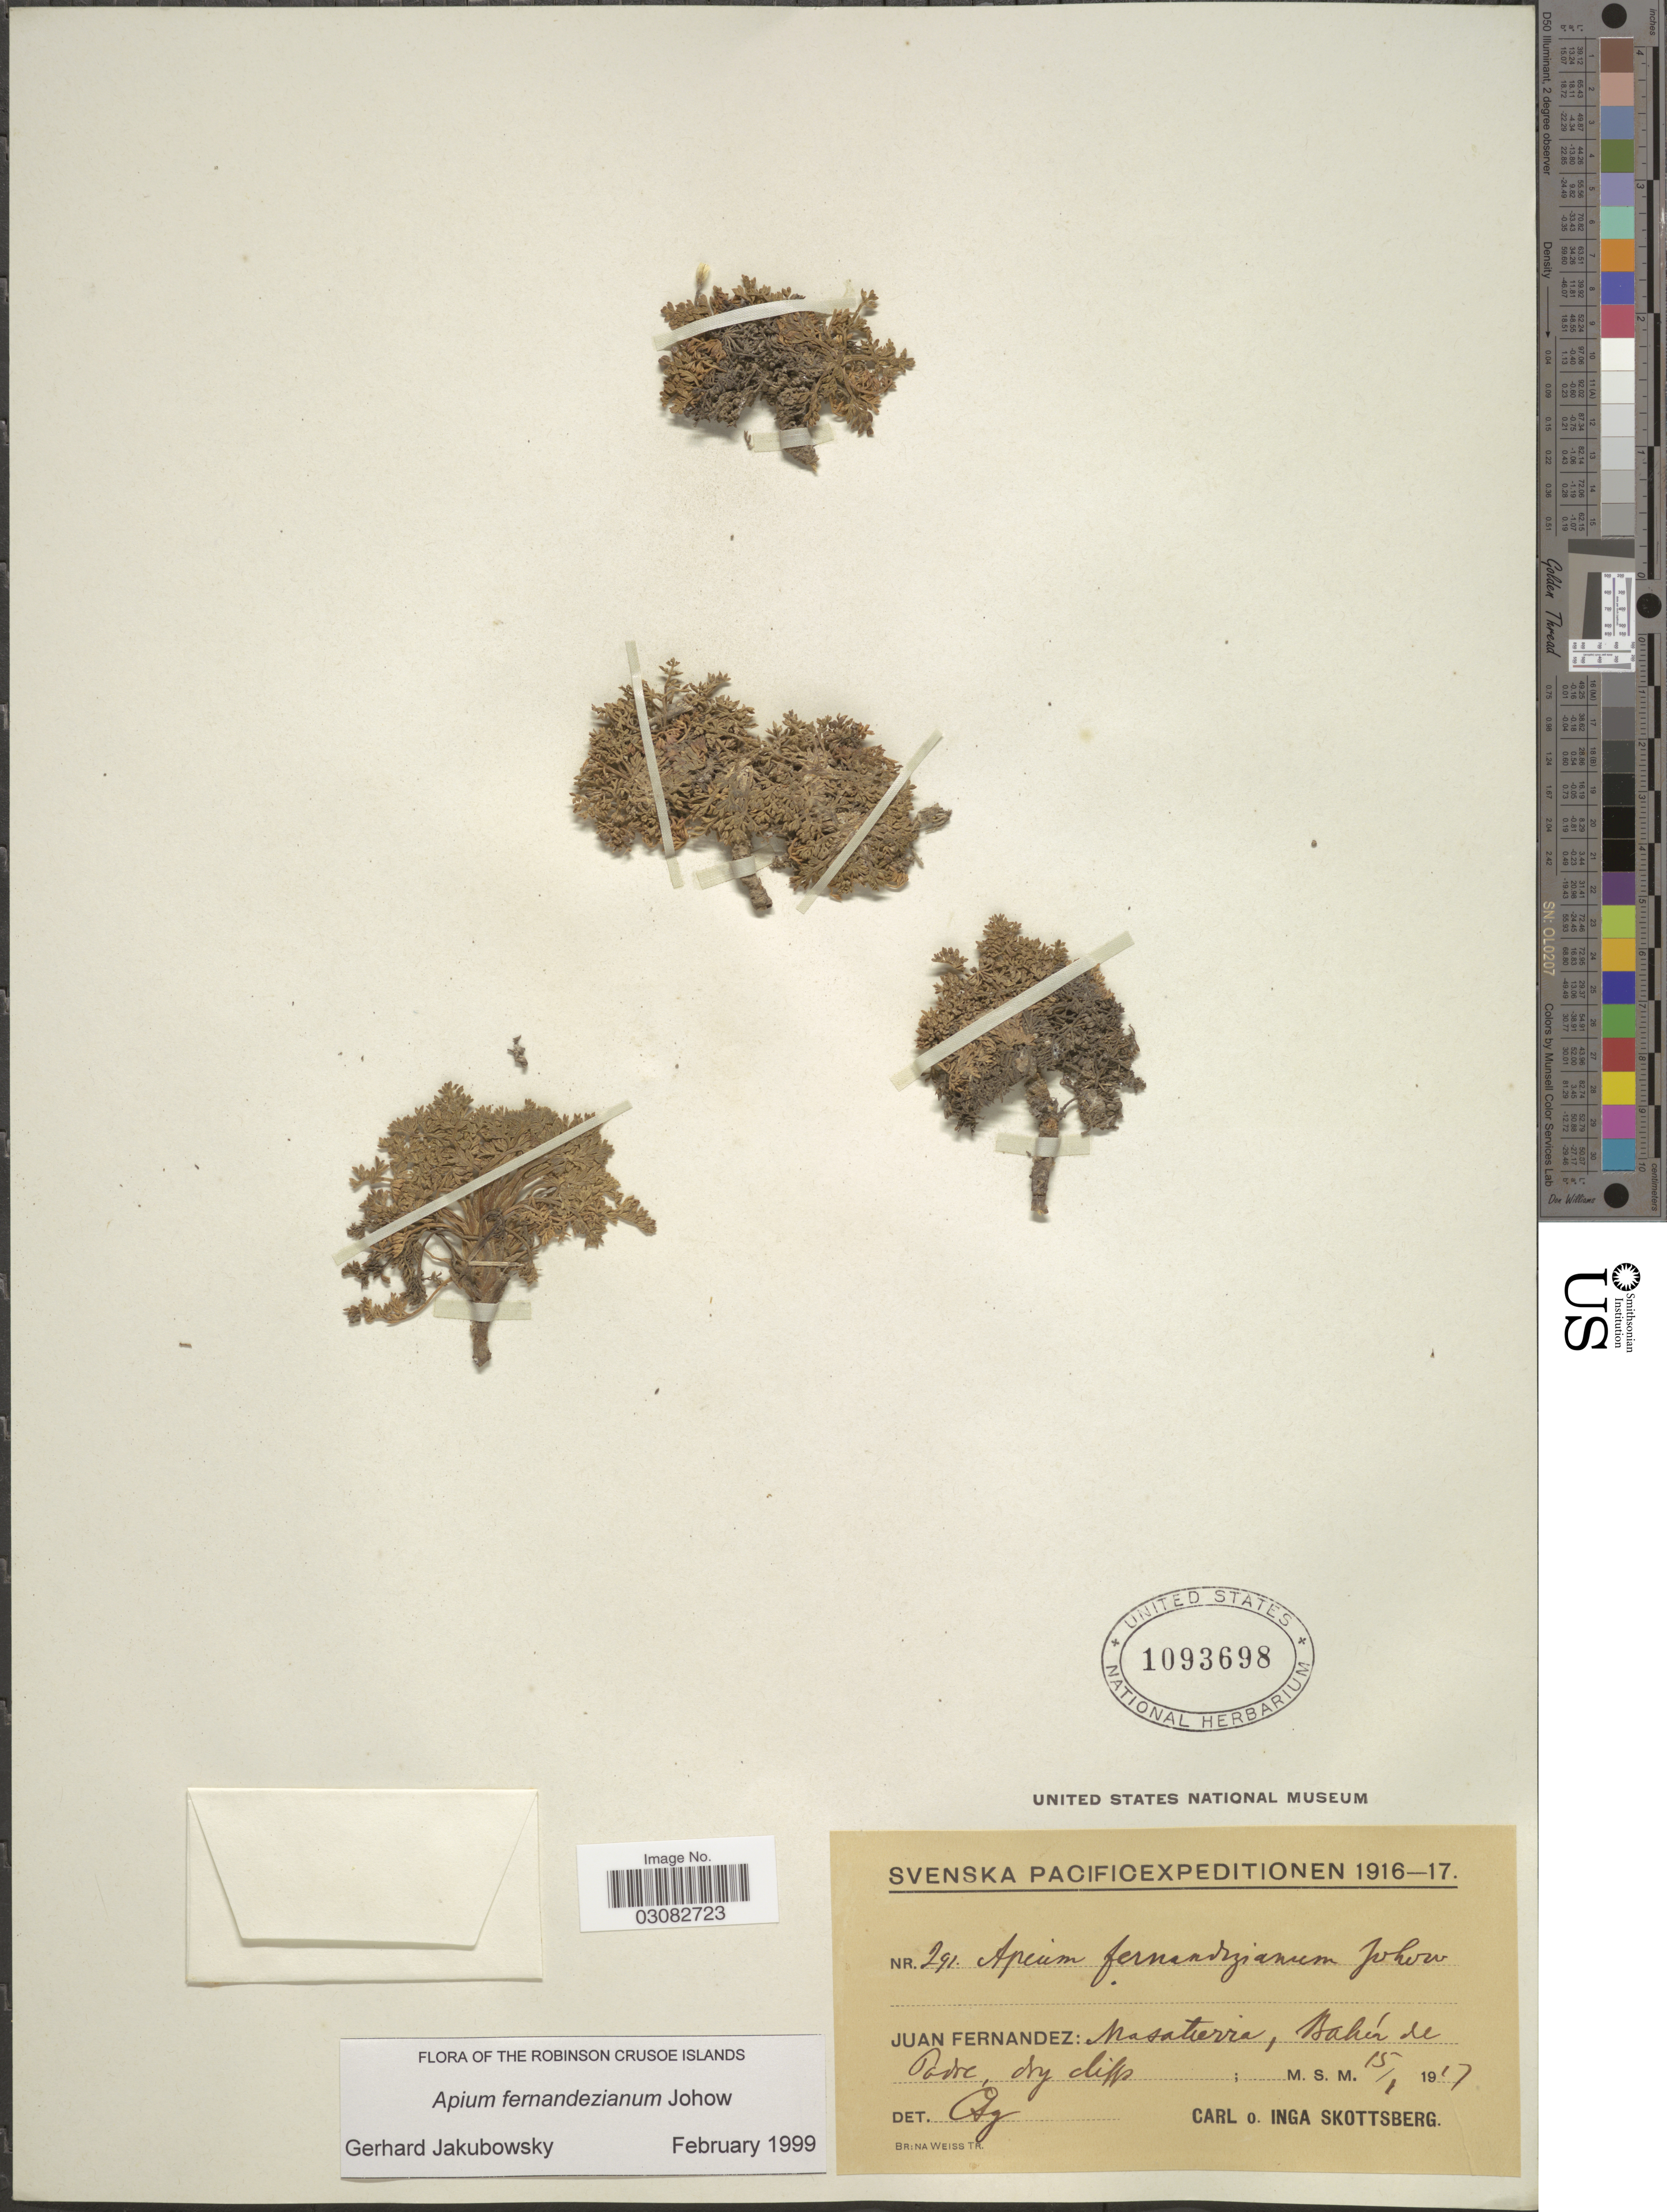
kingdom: Plantae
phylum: Tracheophyta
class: Magnoliopsida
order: Apiales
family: Apiaceae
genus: Apium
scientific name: Apium fernandezianum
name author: Johow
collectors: C. Skottsberg & I. Skottsberg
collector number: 291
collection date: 1917-01-15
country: Chile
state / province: Valparaíso (V)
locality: Juan Fernandez: Masatierra, Bahéa de Padre.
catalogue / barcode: US 1093698